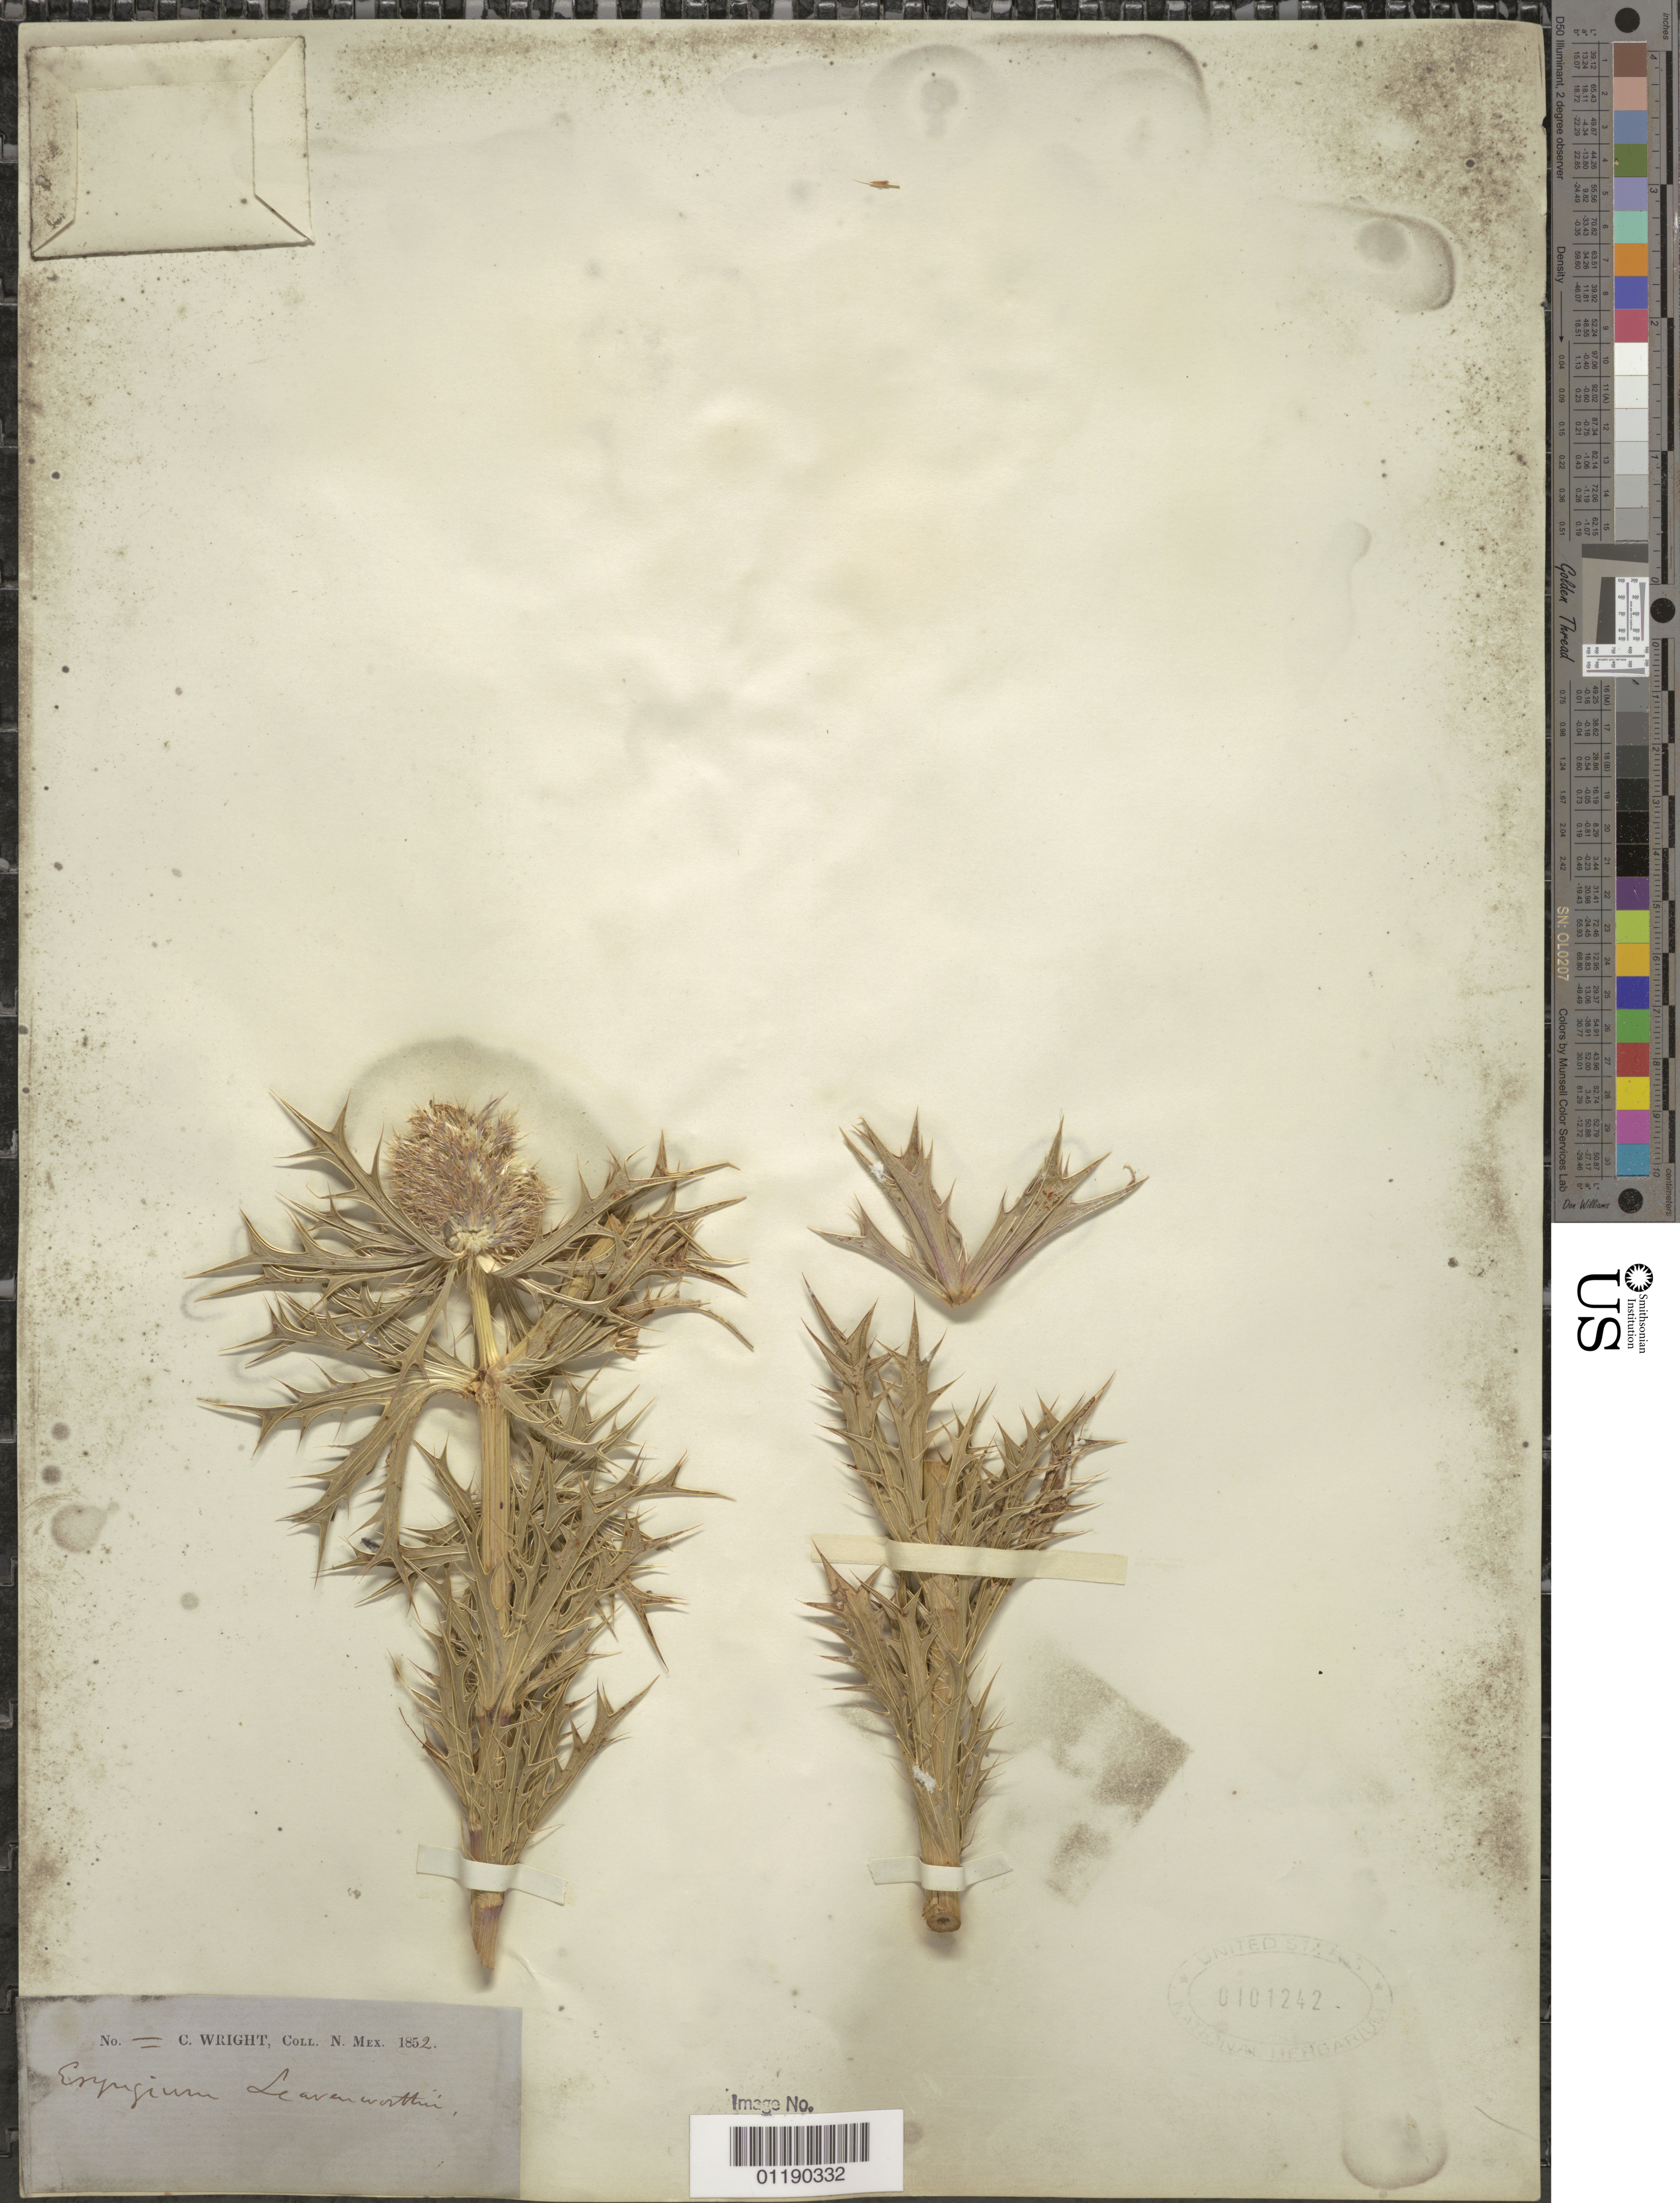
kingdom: Plantae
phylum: Tracheophyta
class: Magnoliopsida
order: Apiales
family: Apiaceae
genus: Eryngium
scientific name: Eryngium leavenworthii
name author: Torr. & A. Gray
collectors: C. Wright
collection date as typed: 1852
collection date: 1852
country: United States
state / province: New Mexico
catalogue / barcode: US 101242